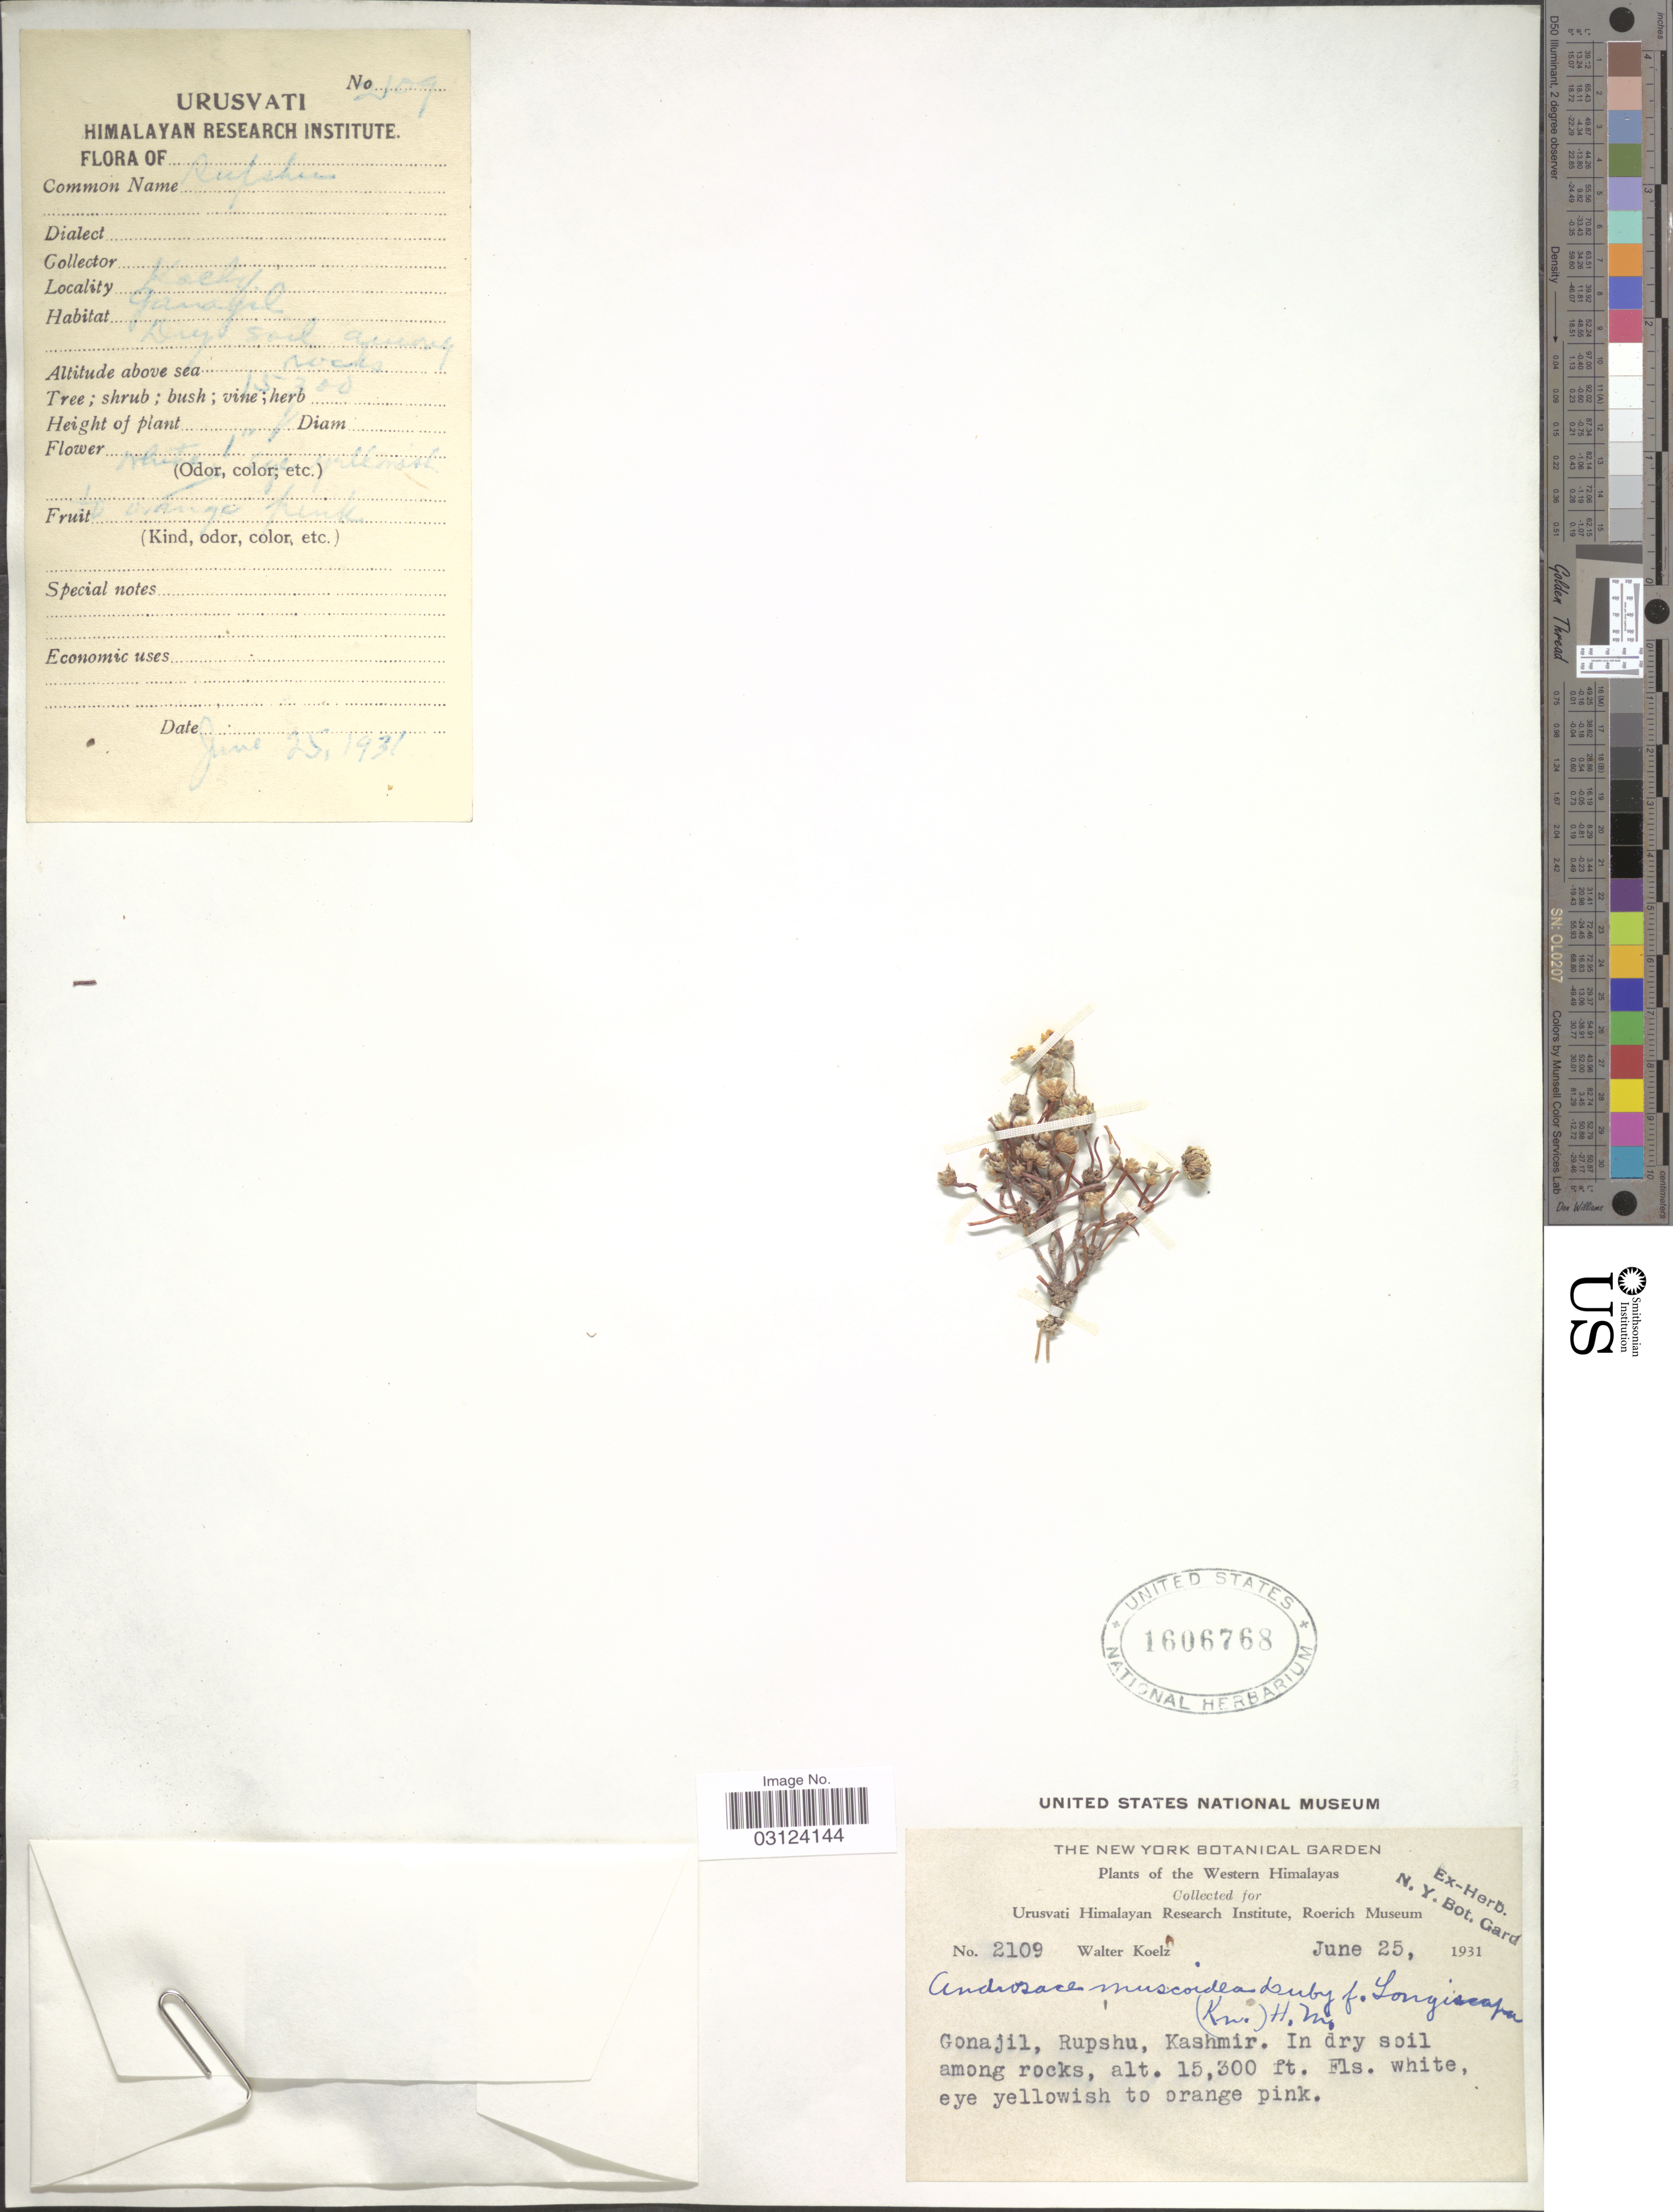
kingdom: Plantae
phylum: Tracheophyta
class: Magnoliopsida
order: Ericales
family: Primulaceae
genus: Androsace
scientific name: Androsace muscoidea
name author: Duby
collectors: W. N. Koelz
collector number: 2109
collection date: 1931-06-25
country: India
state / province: Jammu and Kashmir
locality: The Western Himalayas, Gonajil, Rupshu, Kashmir.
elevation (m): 4663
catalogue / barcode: US 1606768